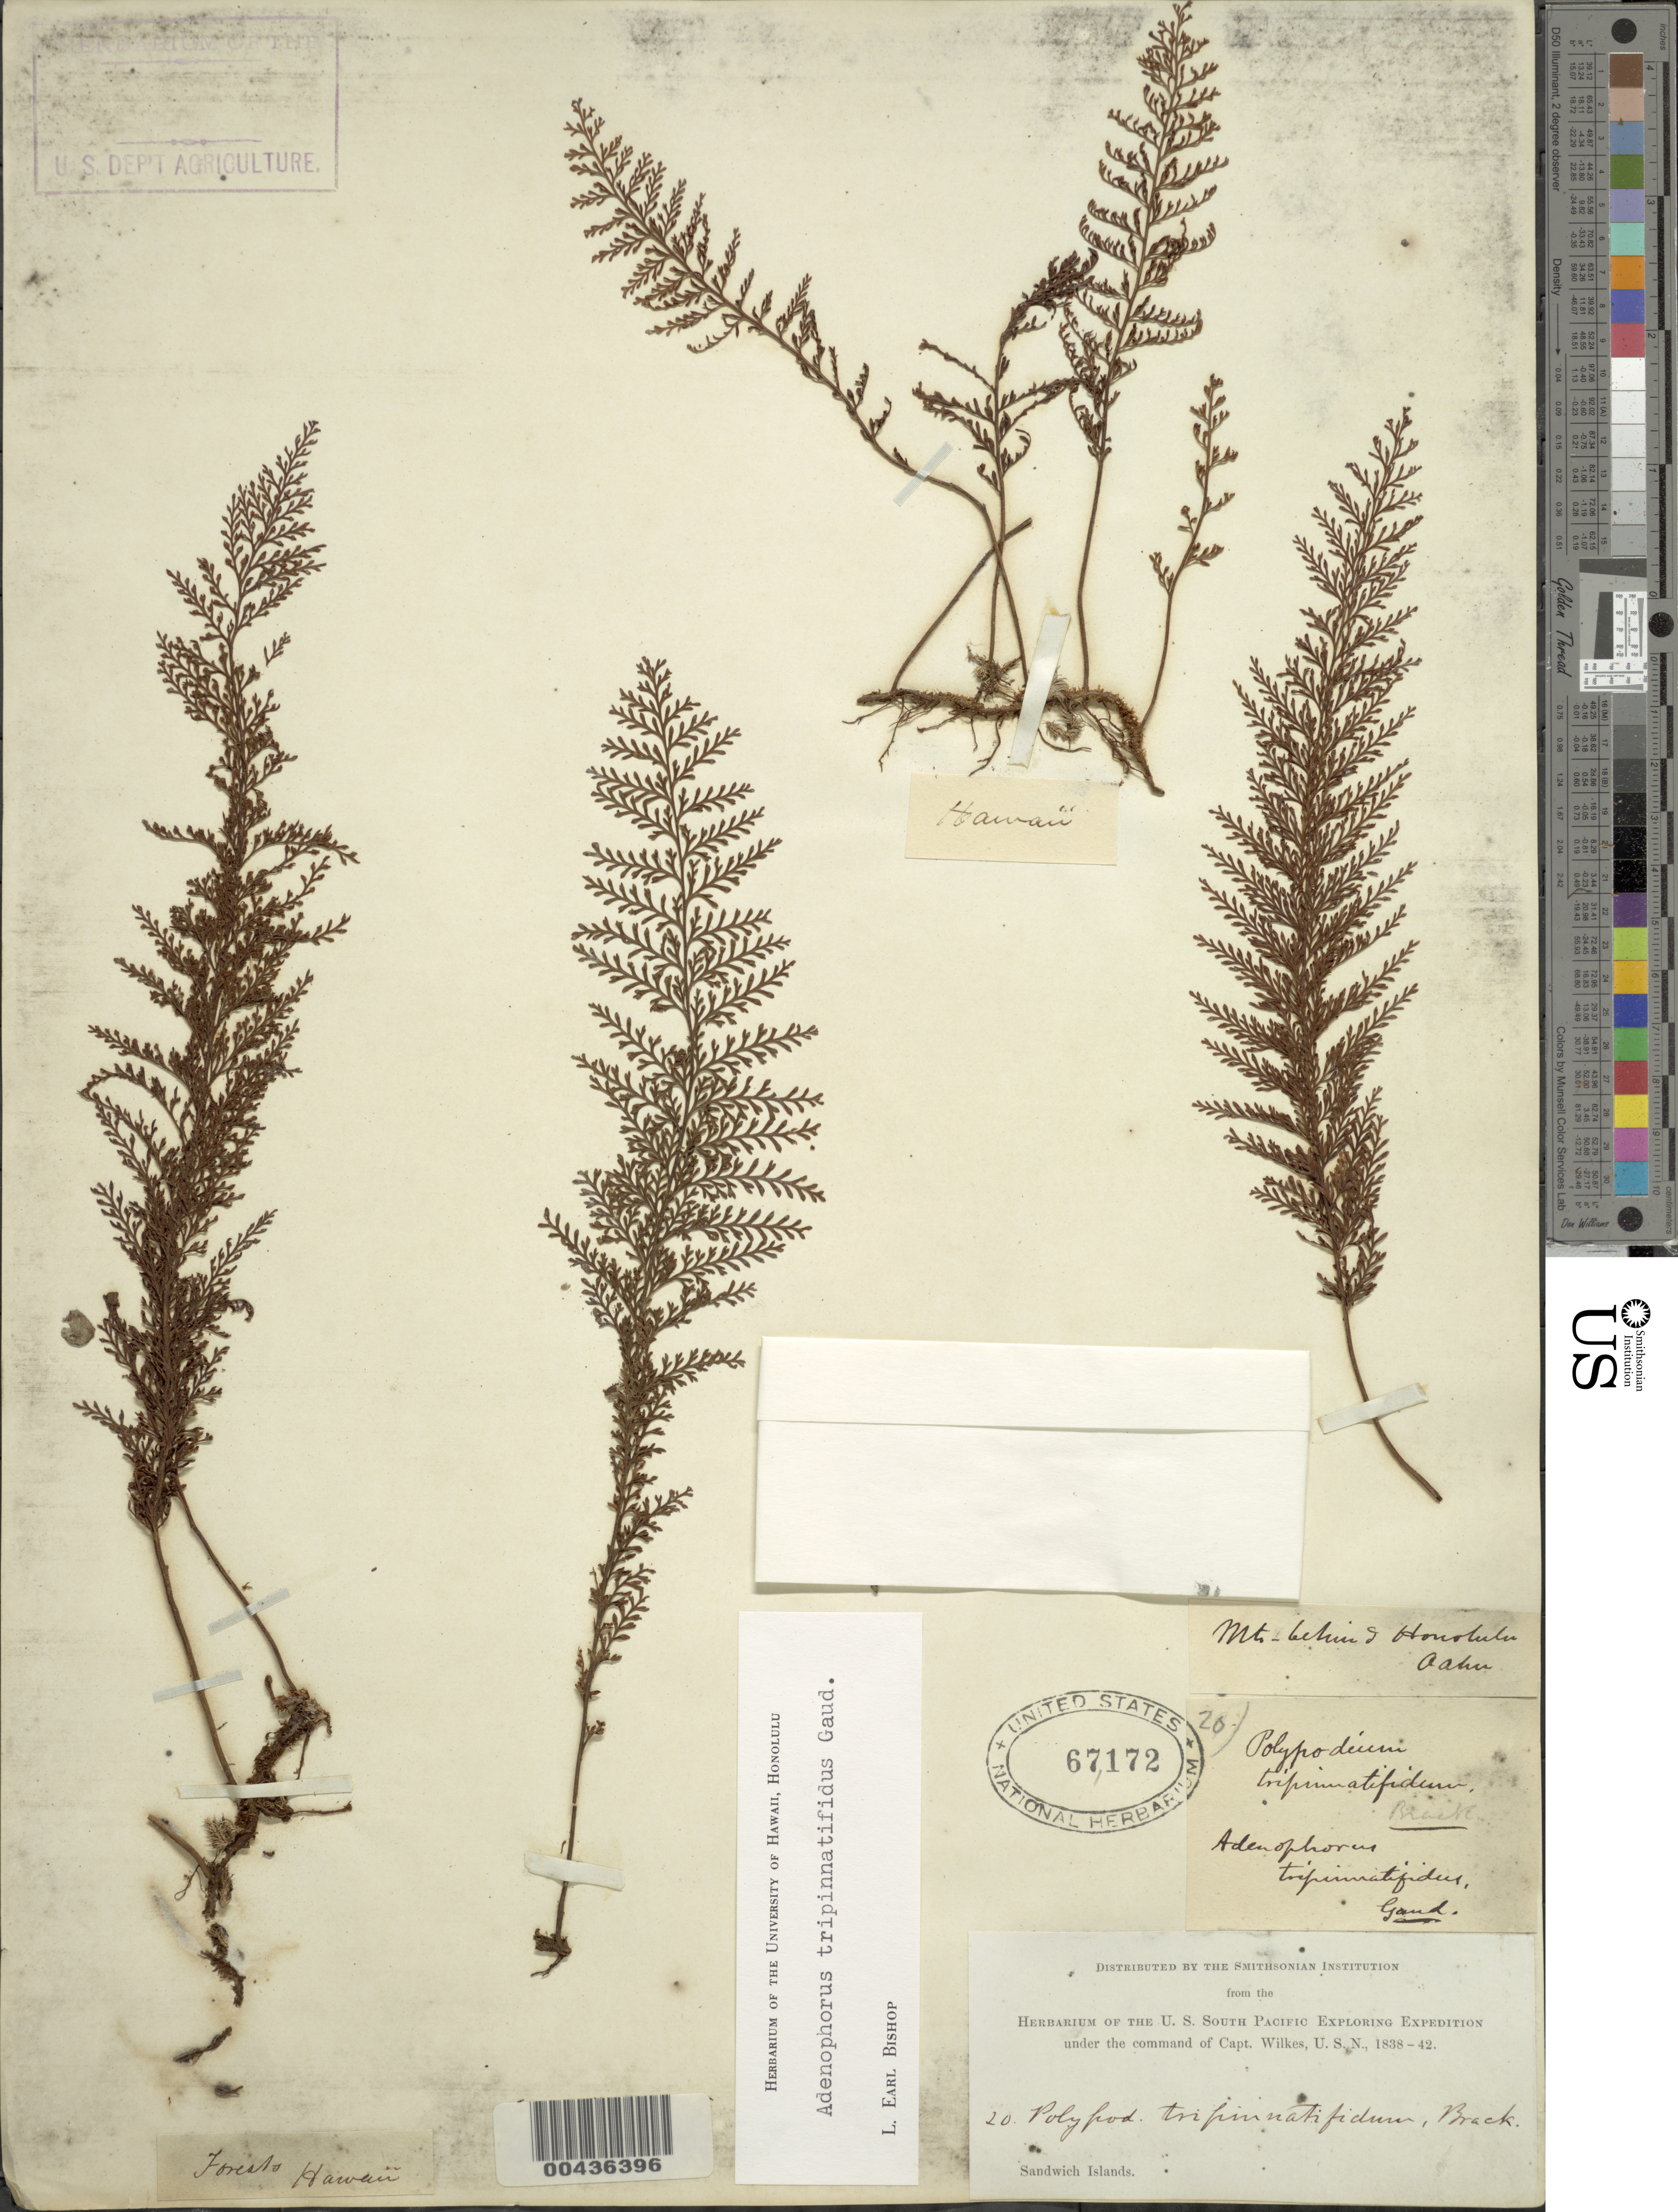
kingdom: Plantae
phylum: Tracheophyta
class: Polypodiopsida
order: Polypodiales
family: Polypodiaceae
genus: Adenophorus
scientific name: Adenophorus tripinnatifidus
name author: Gaudich.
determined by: Bishop, L. E.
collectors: Wilkes Explor. Exped.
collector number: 20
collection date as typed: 1838 to -- --- 1842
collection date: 1838/1842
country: United States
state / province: Hawaii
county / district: Honolulu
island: Hawaii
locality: Sandwich Islands, Mountains behind Honolulu, Oahu; Forests, Hawaii; Hawaii-mixed collection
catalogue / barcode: US 67172